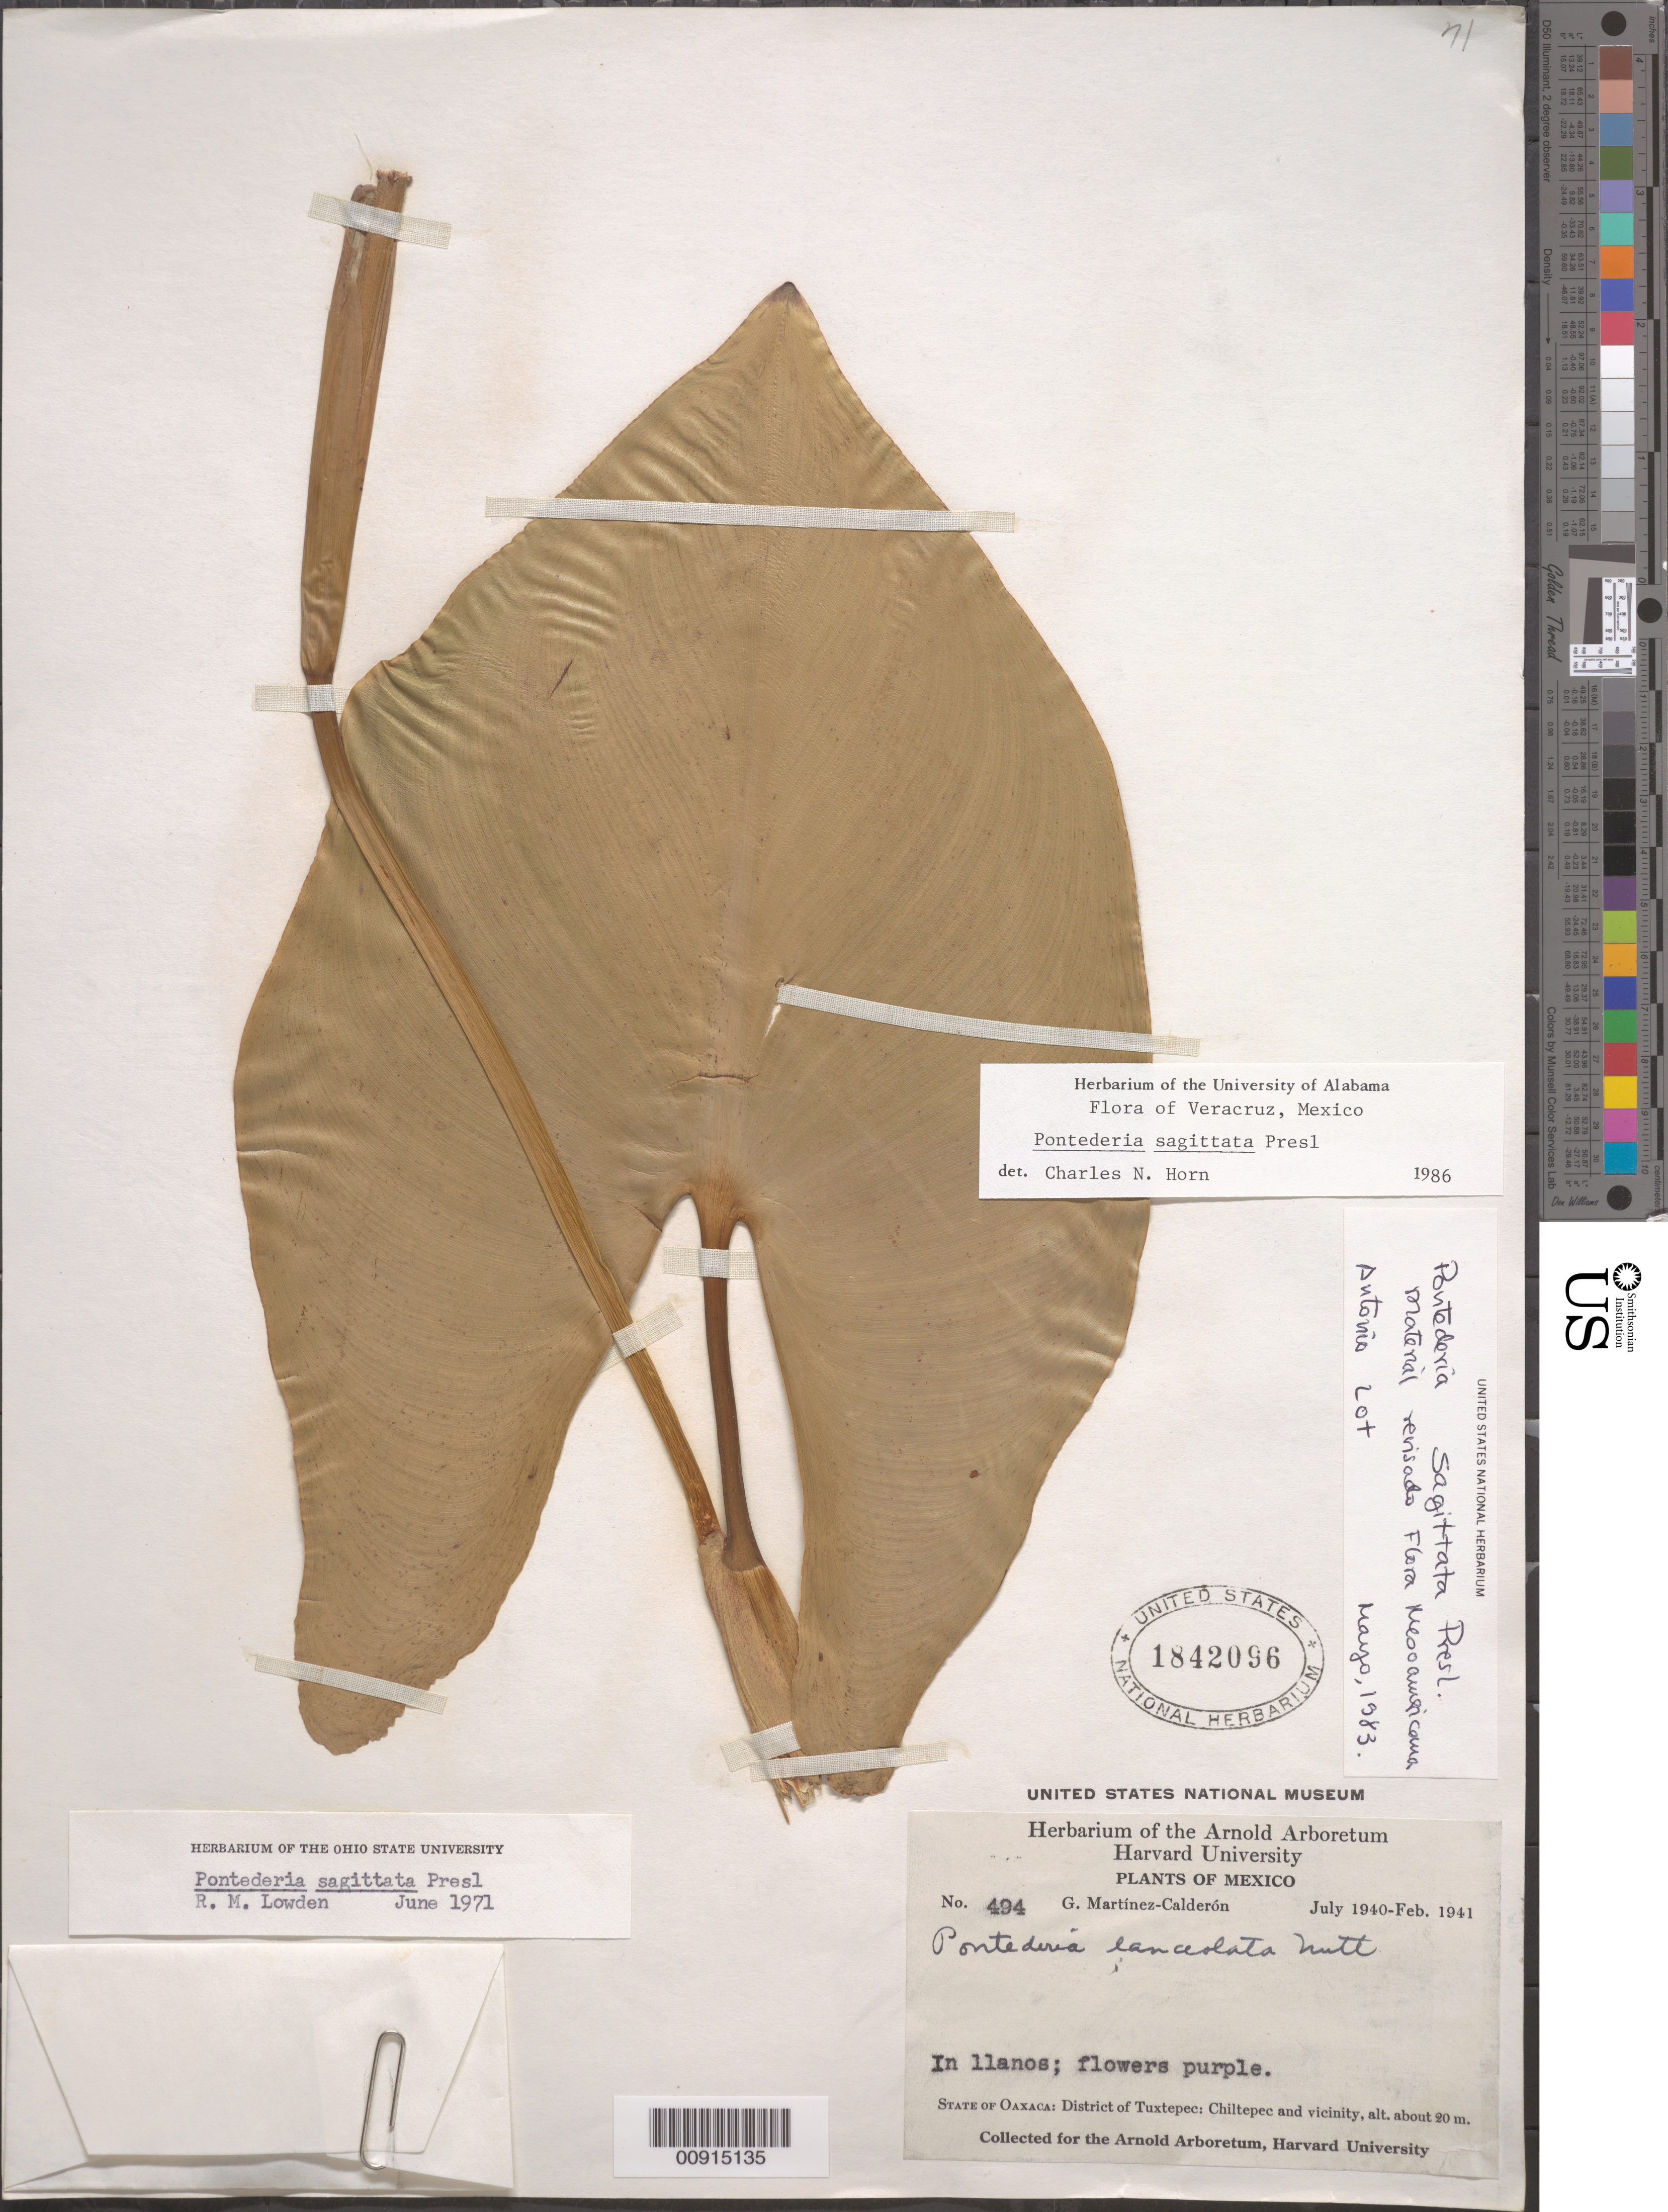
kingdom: Plantae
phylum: Tracheophyta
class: Liliopsida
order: Commelinales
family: Pontederiaceae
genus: Pontederia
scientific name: Pontederia sagittata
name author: C. Presl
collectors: G. Martinez-C.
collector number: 494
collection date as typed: Jul 1940 to -- Feb 1941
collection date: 1940-07/1941-02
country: Mexico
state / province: Oaxaca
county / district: Tuxtepec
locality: State of Oaxaca: District of Tuxtepec: Chiltepec and vicinity.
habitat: In llanos.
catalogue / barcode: US 1842096